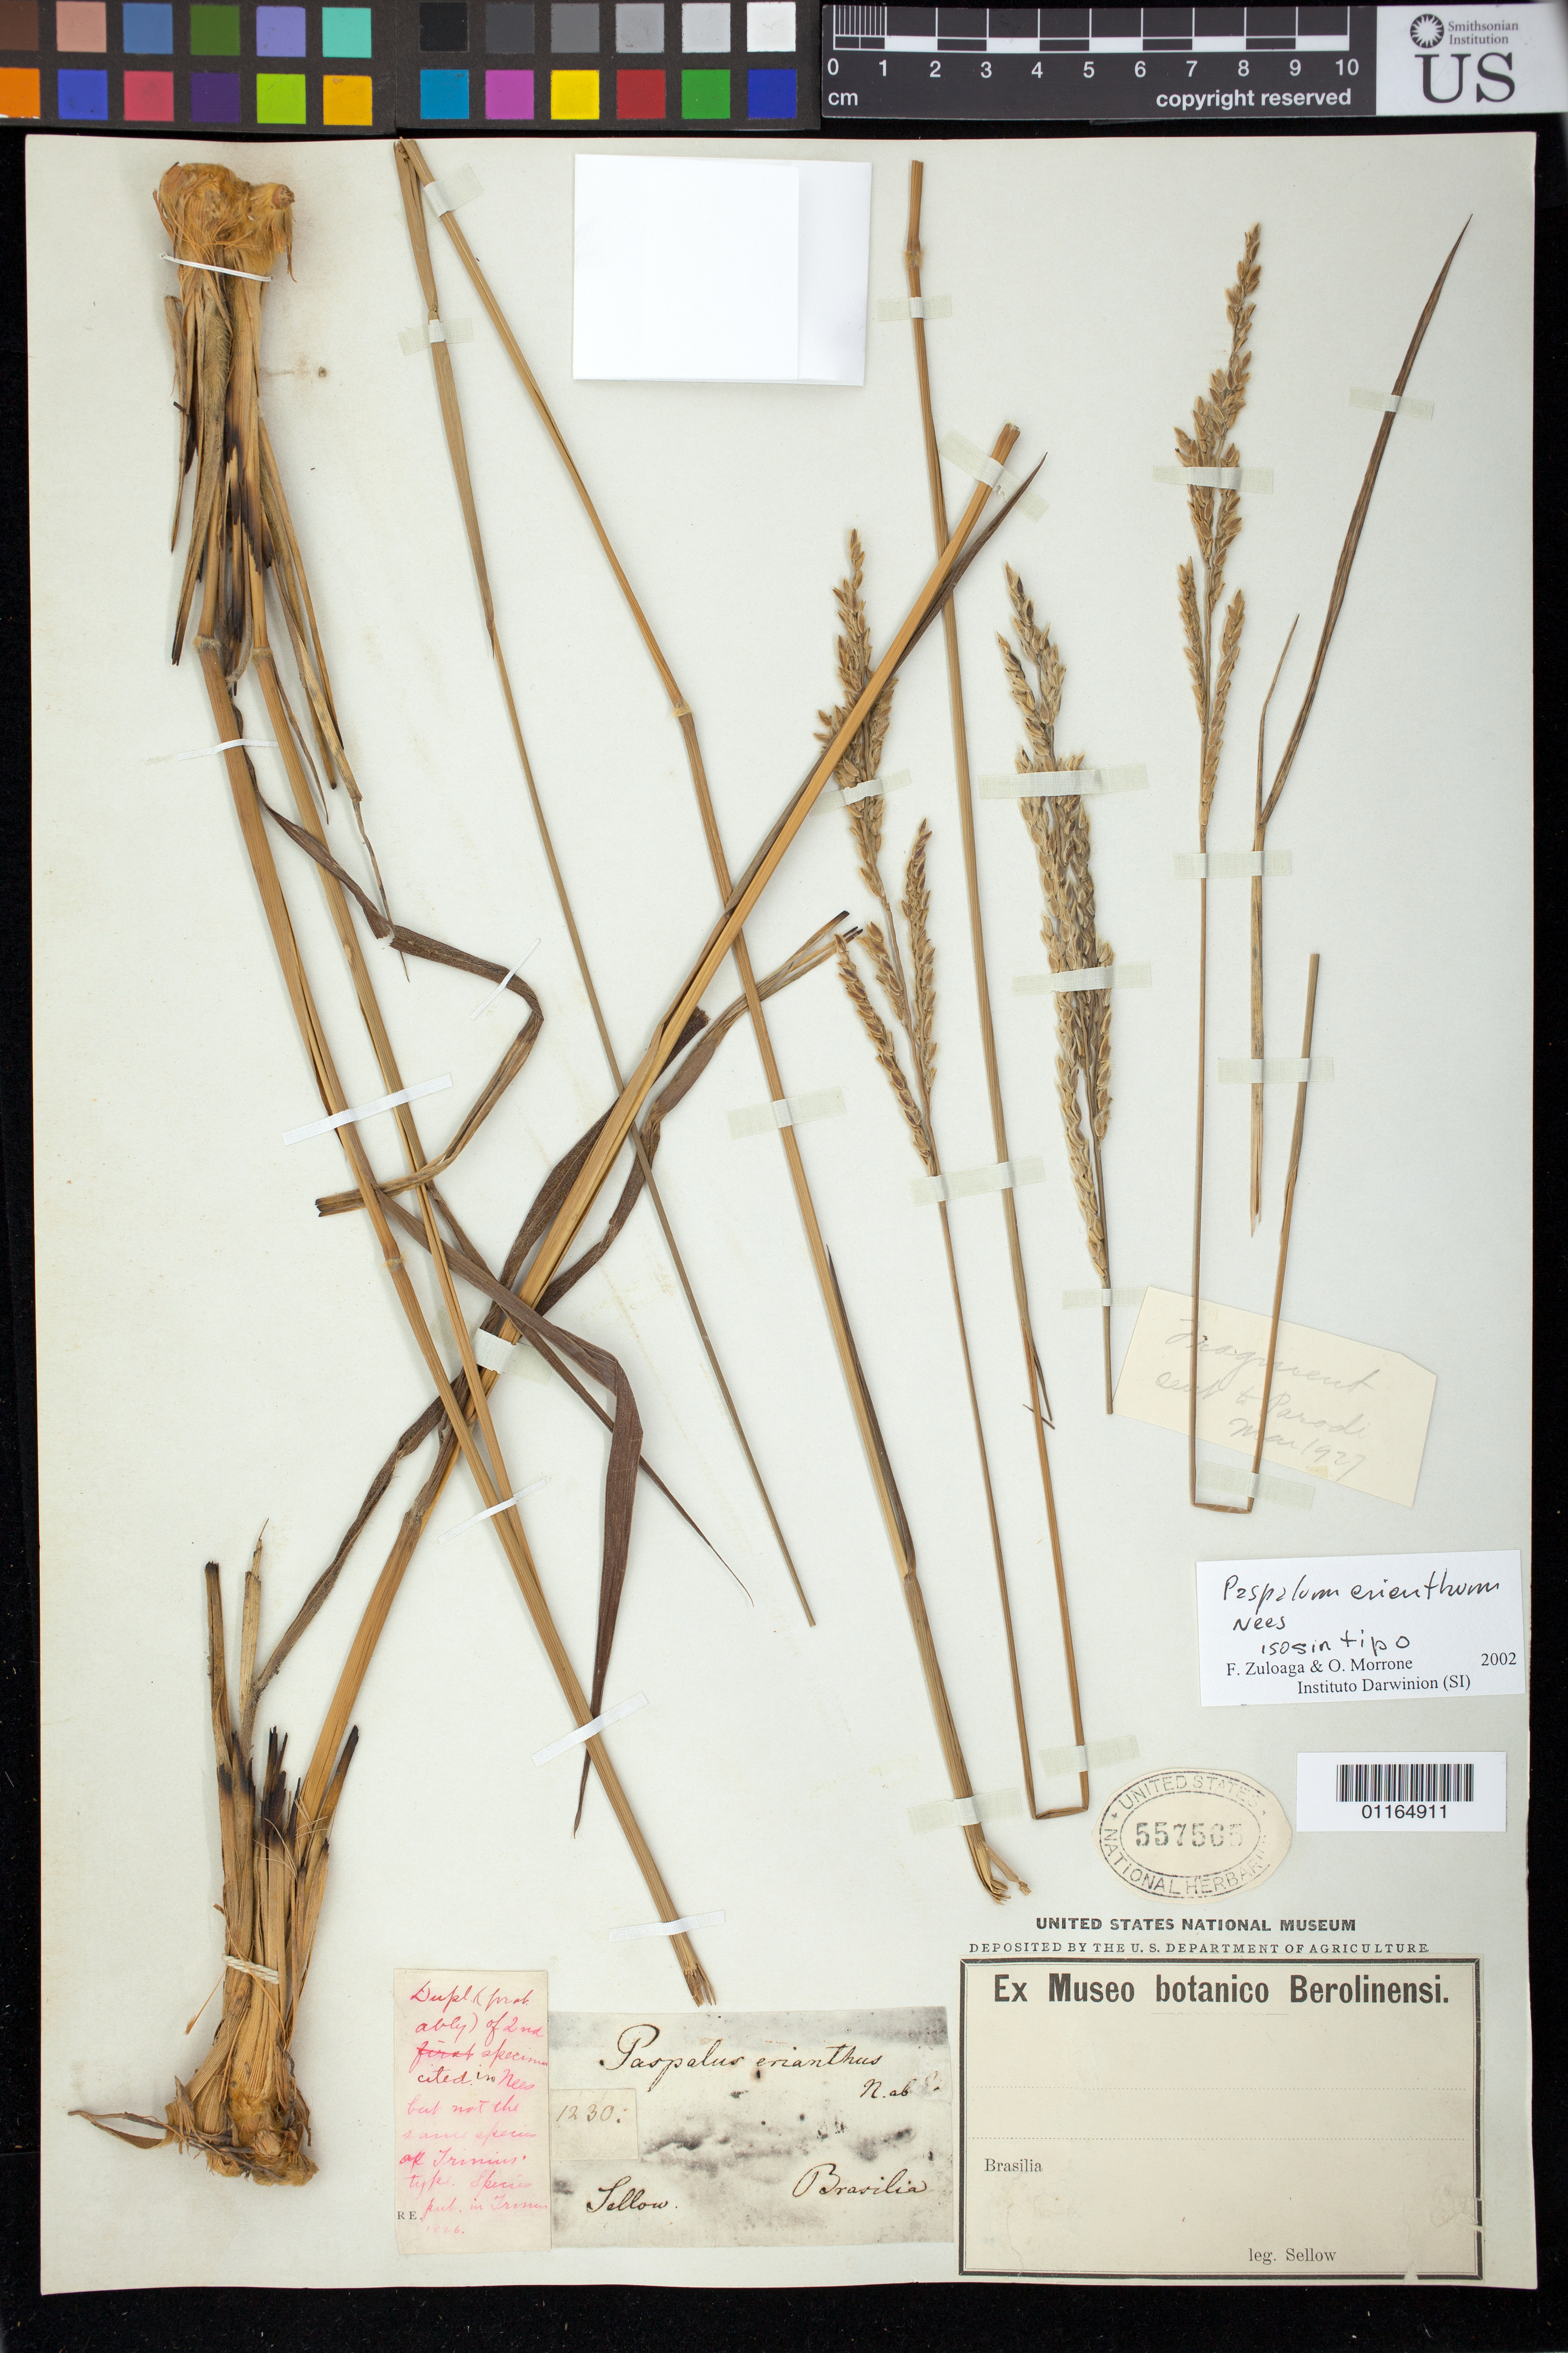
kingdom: Plantae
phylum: Tracheophyta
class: Liliopsida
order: Poales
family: Poaceae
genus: Paspalum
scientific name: Paspalum erianthum Nees, nom. illeg.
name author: Nees in Mart.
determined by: Zuloaga, F. O.; Morrone, O. N.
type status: Isosyntype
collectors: F. Sellow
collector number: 1230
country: Brazil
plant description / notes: ex herb Berlin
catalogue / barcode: US 557565